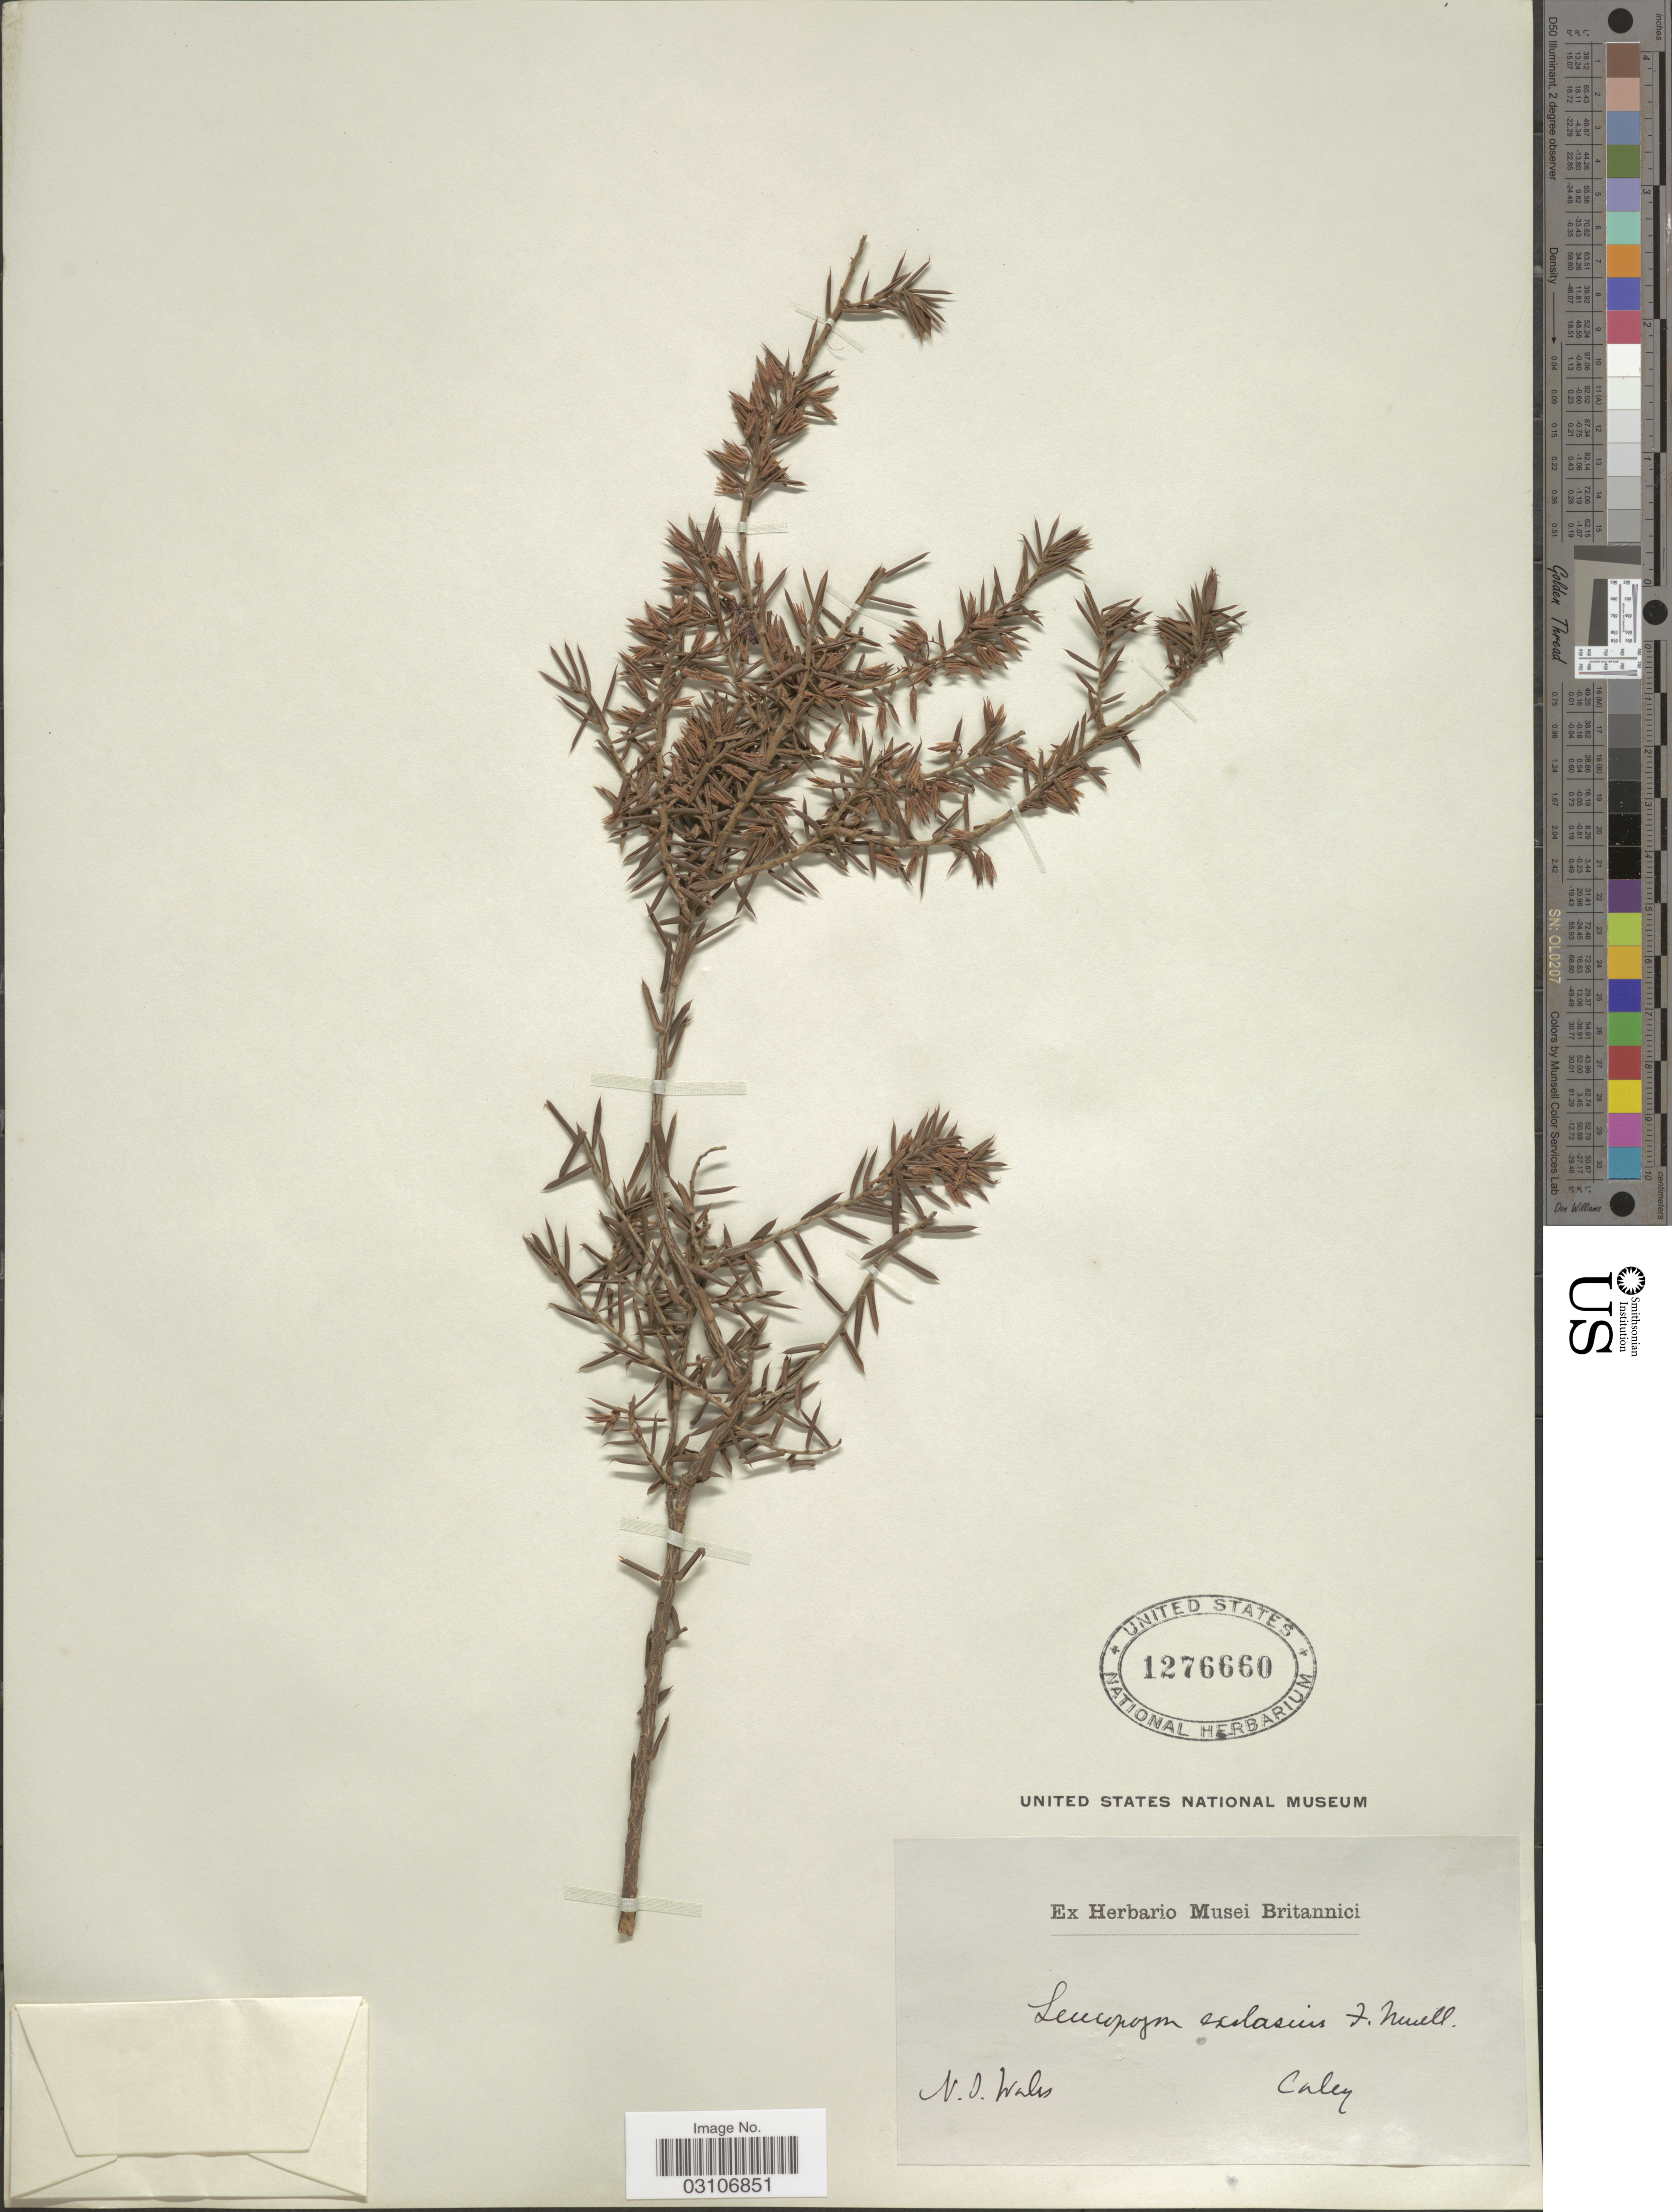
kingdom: Plantae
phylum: Tracheophyta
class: Magnoliopsida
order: Ericales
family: Ericaceae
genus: Leucopogon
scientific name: Leucopogon exolasius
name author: (F. Muell.) Benth.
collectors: -. Caley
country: Australia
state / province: New South Wales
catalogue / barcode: US 1276660